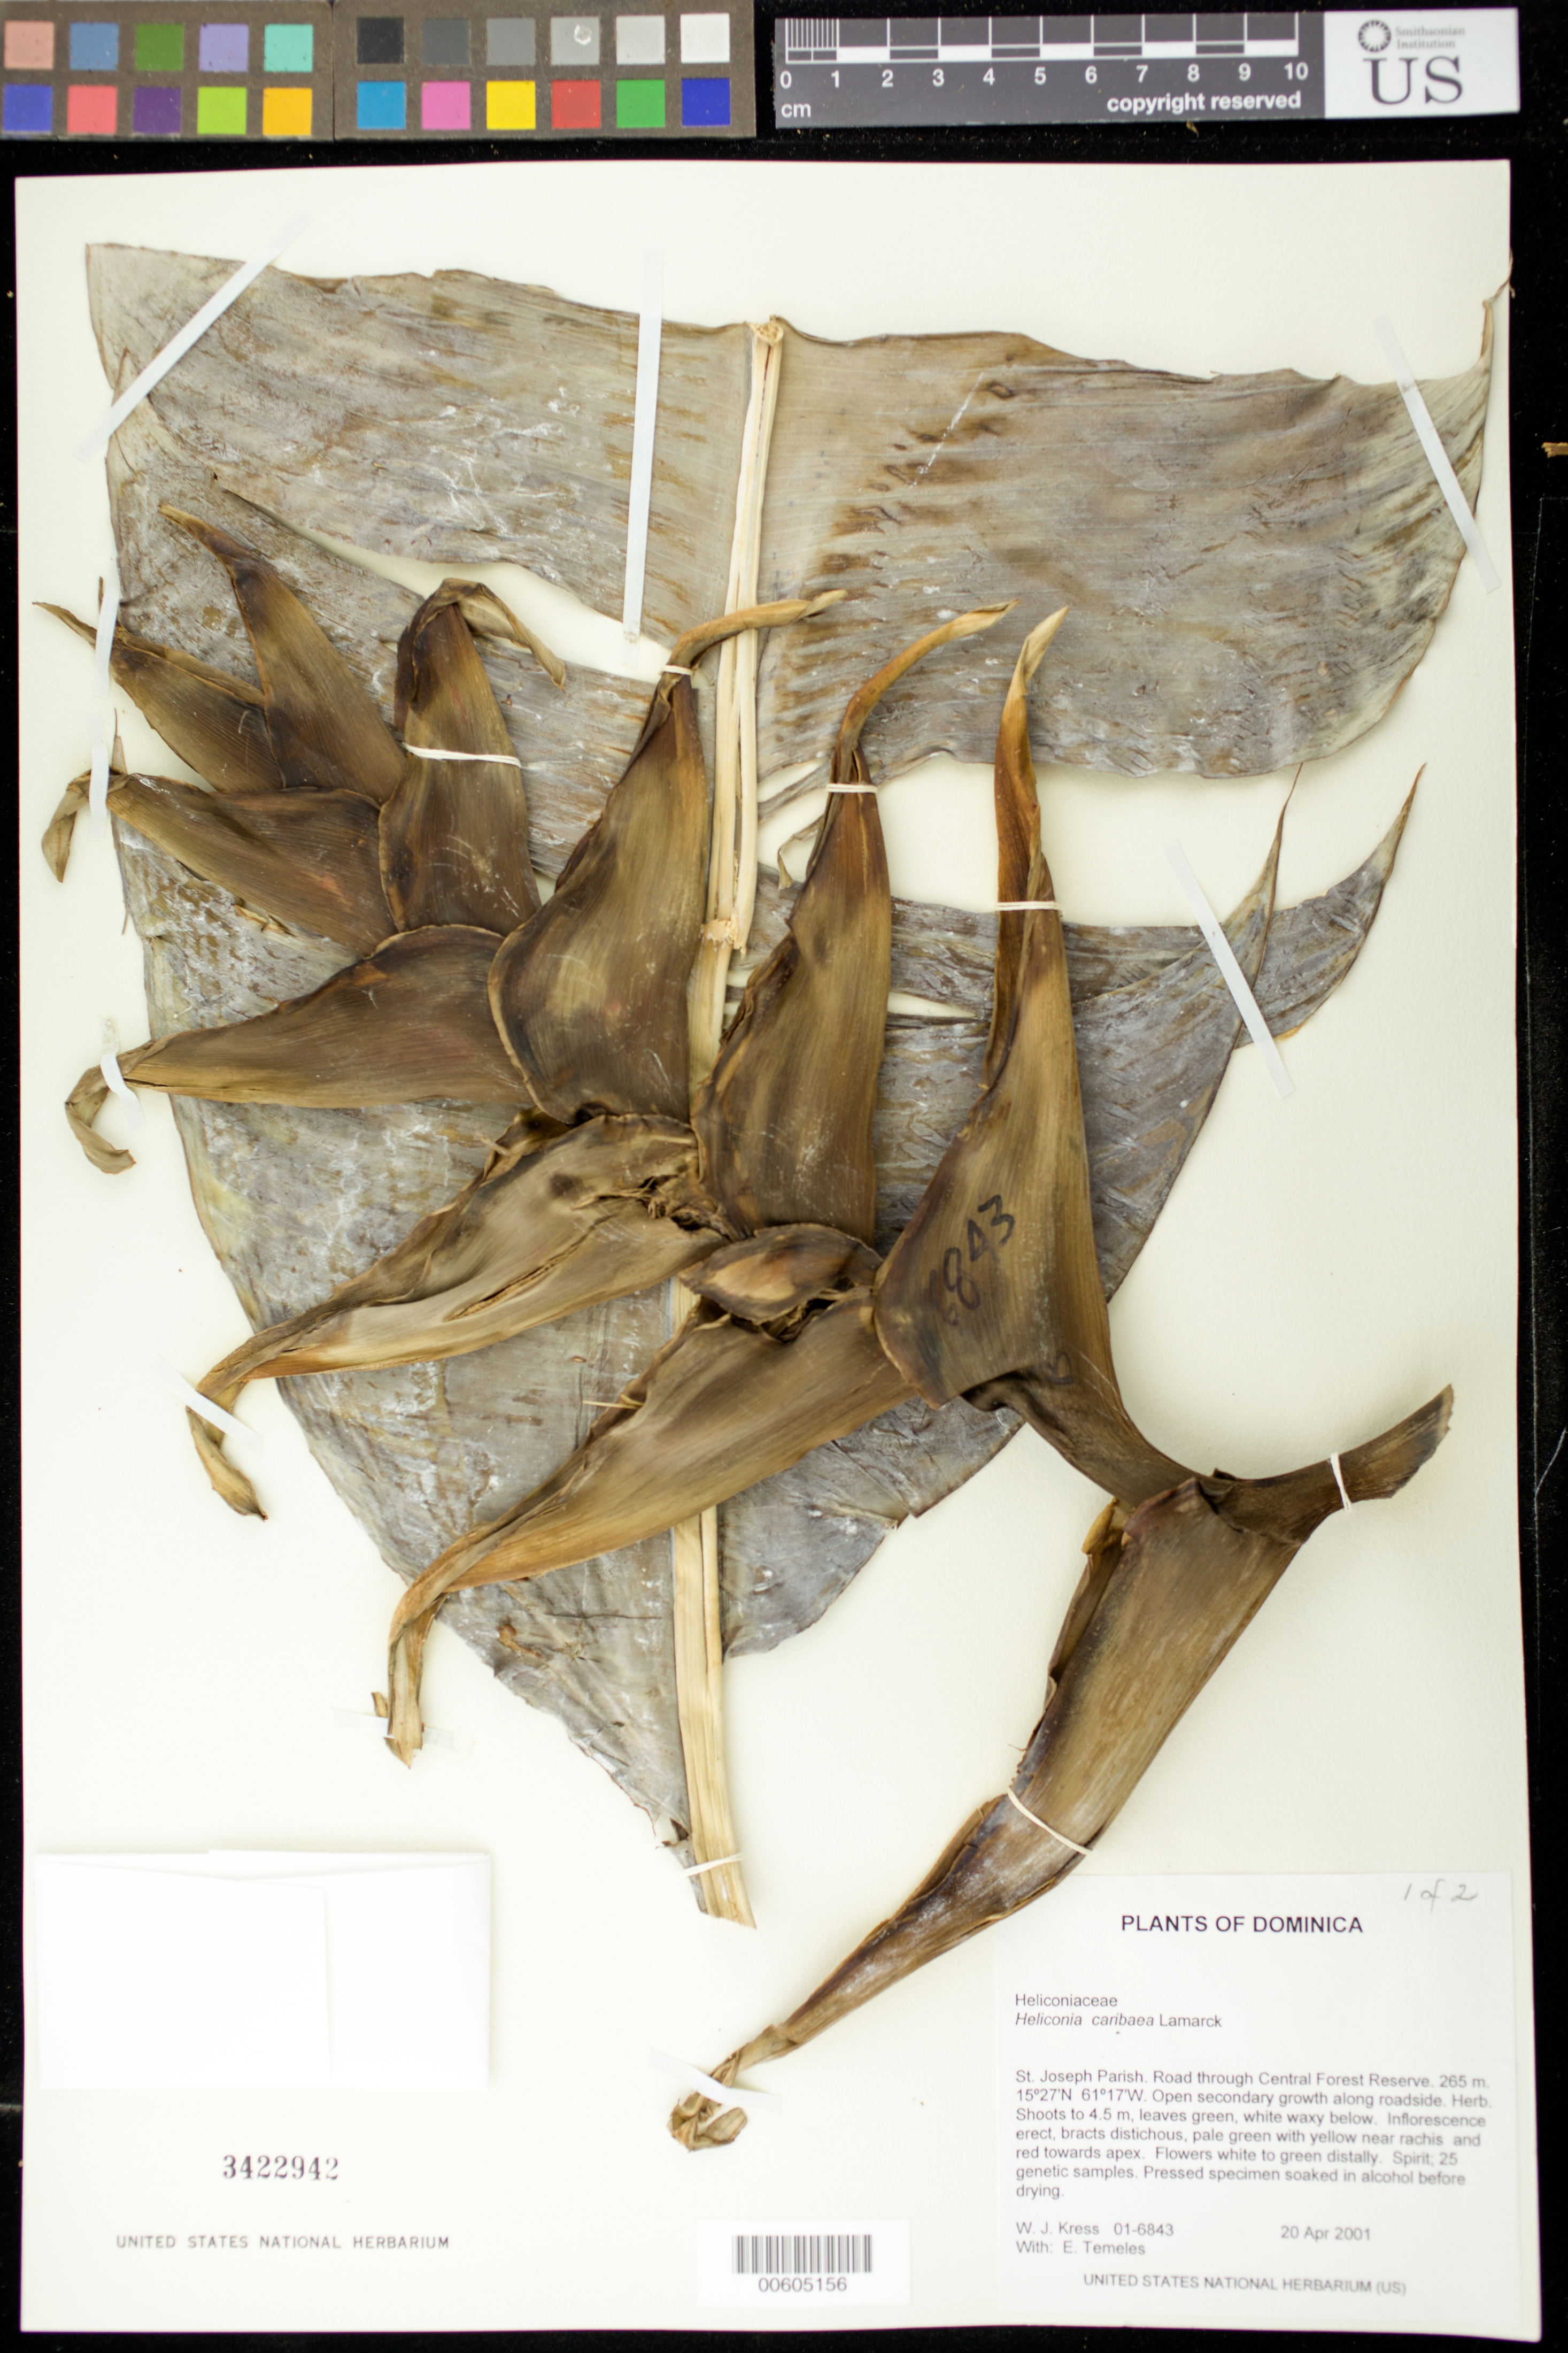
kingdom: Plantae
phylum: Tracheophyta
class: Liliopsida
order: Zingiberales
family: Heliconiaceae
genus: Heliconia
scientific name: Heliconia caribaea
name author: Lam.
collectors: W. J. Kress & E. Temeles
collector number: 01-6843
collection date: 2001-04-20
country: Dominica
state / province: St. Joseph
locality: Road through Central Forest Reserve.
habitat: Open secondary growth along roadside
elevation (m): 265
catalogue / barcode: US 3422942